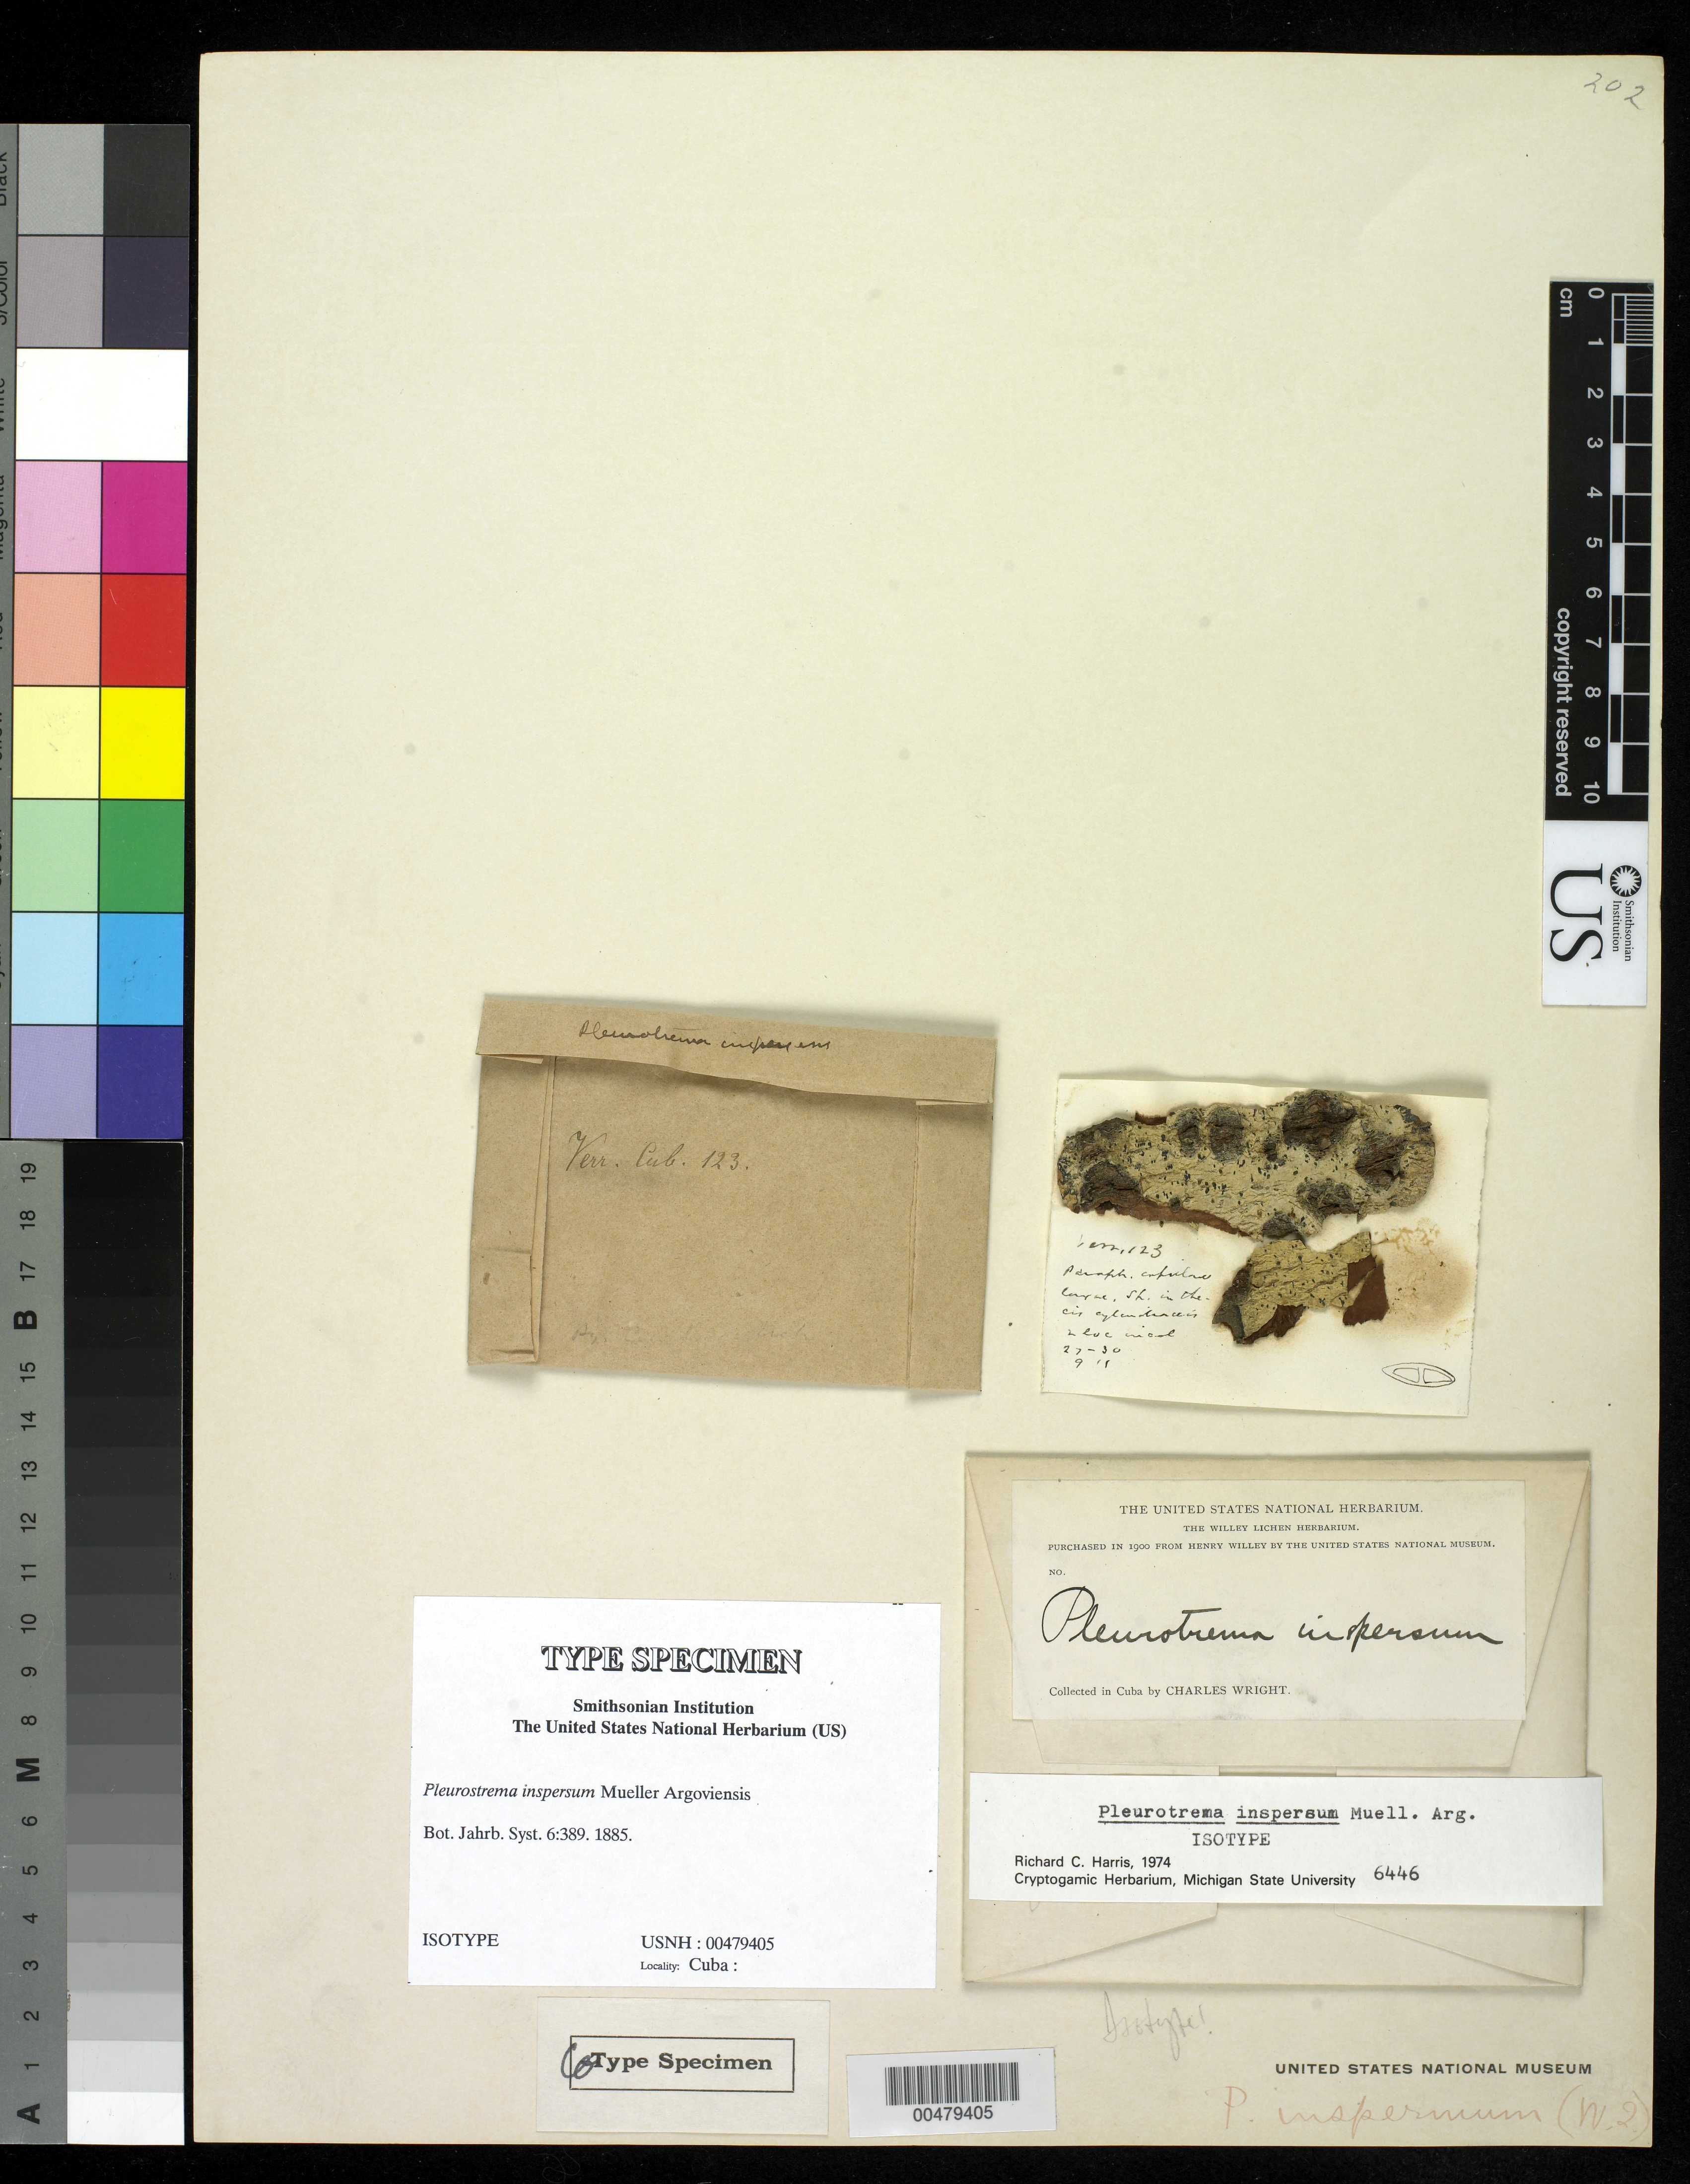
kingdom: Fungi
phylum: Ascomycota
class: Eurotiomycetes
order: Pyrenulales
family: Pyrenulaceae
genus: Pleurotrema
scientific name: Pleurotrema inspersum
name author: Müll. Arg.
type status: Isotype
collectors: C. Wright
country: Cuba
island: Greater Antilles